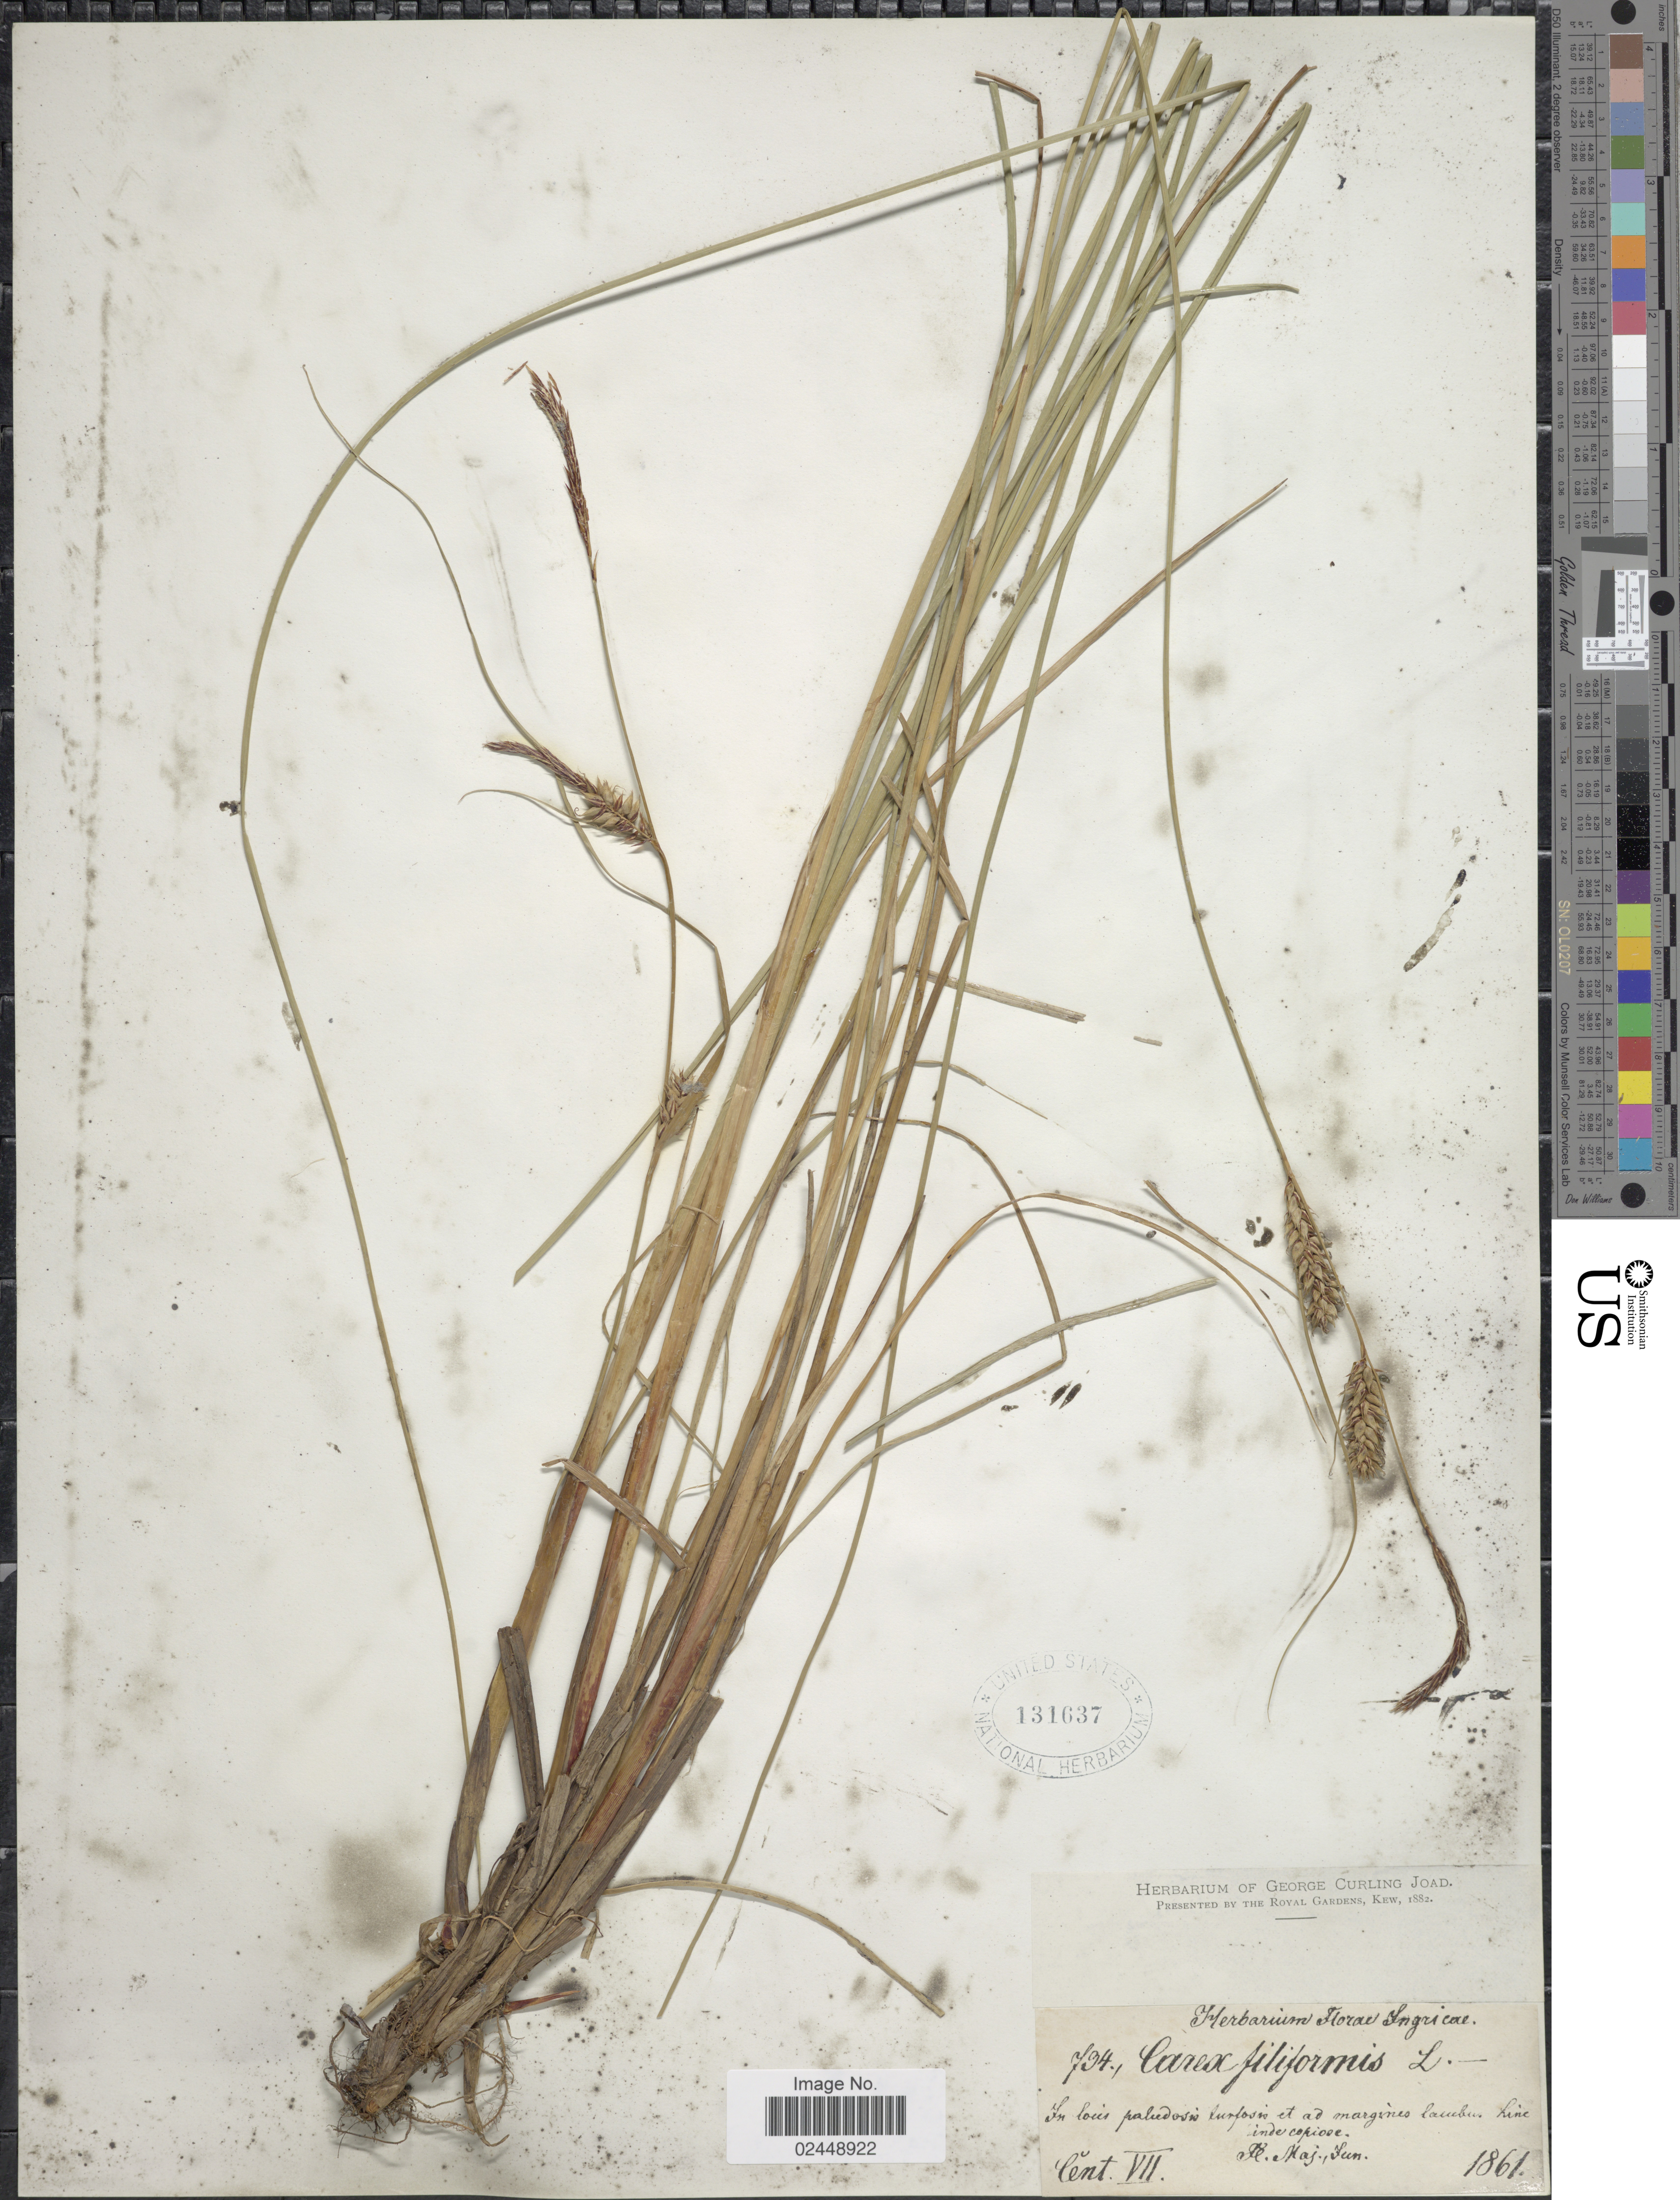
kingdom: Plantae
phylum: Tracheophyta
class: Liliopsida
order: Poales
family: Cyperaceae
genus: Carex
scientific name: Carex lasiocarpa var. lasiocarpa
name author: Ehrh.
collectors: ex herb. Florae Ingricae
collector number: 734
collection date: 1861-07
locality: in louis paludosis turfosis et ad margines laubu, Line inde copiose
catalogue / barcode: US 131637